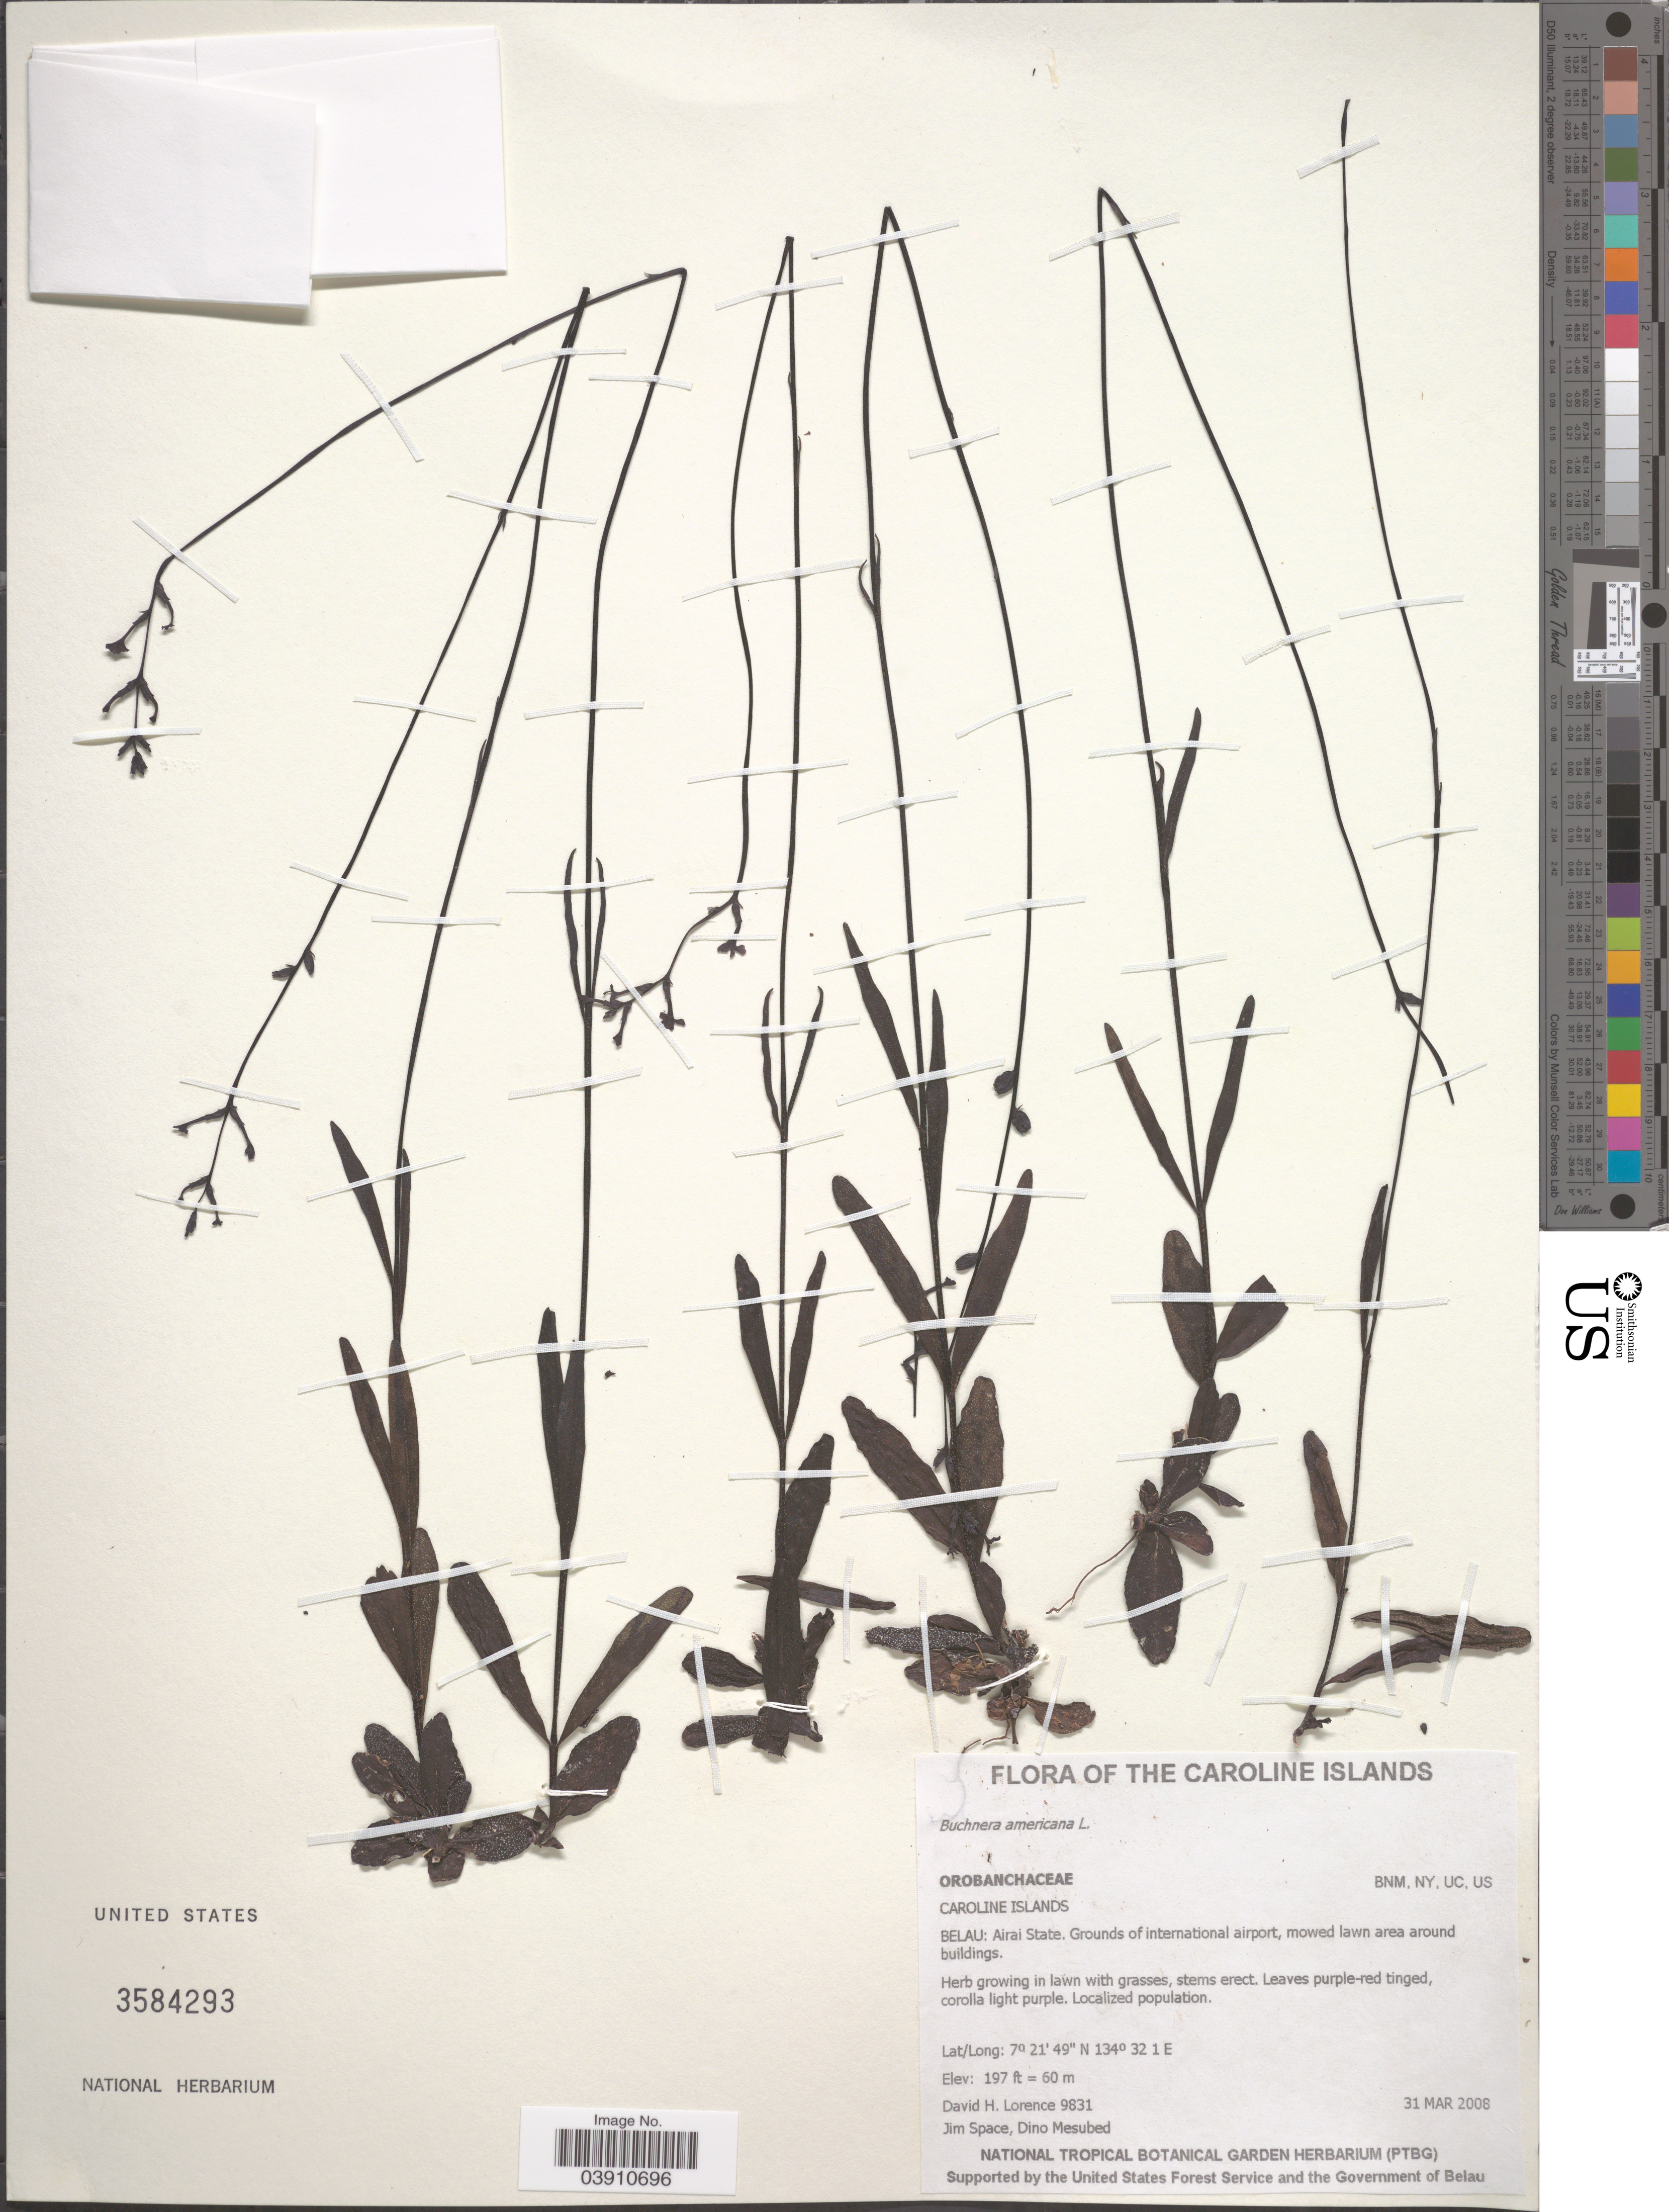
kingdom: Plantae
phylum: Tracheophyta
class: Magnoliopsida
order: Lamiales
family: Orobanchaceae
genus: Buchnera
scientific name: Buchnera americana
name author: L.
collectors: D. Lorence, J. Space & D. Mesubed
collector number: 9831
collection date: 2008-03-31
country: Palau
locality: The Caroline Islands. Caroline Islands. Belau: Airai State. Grounds of international airport, mowed lawn area around buildings.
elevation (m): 60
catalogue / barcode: US 3584293